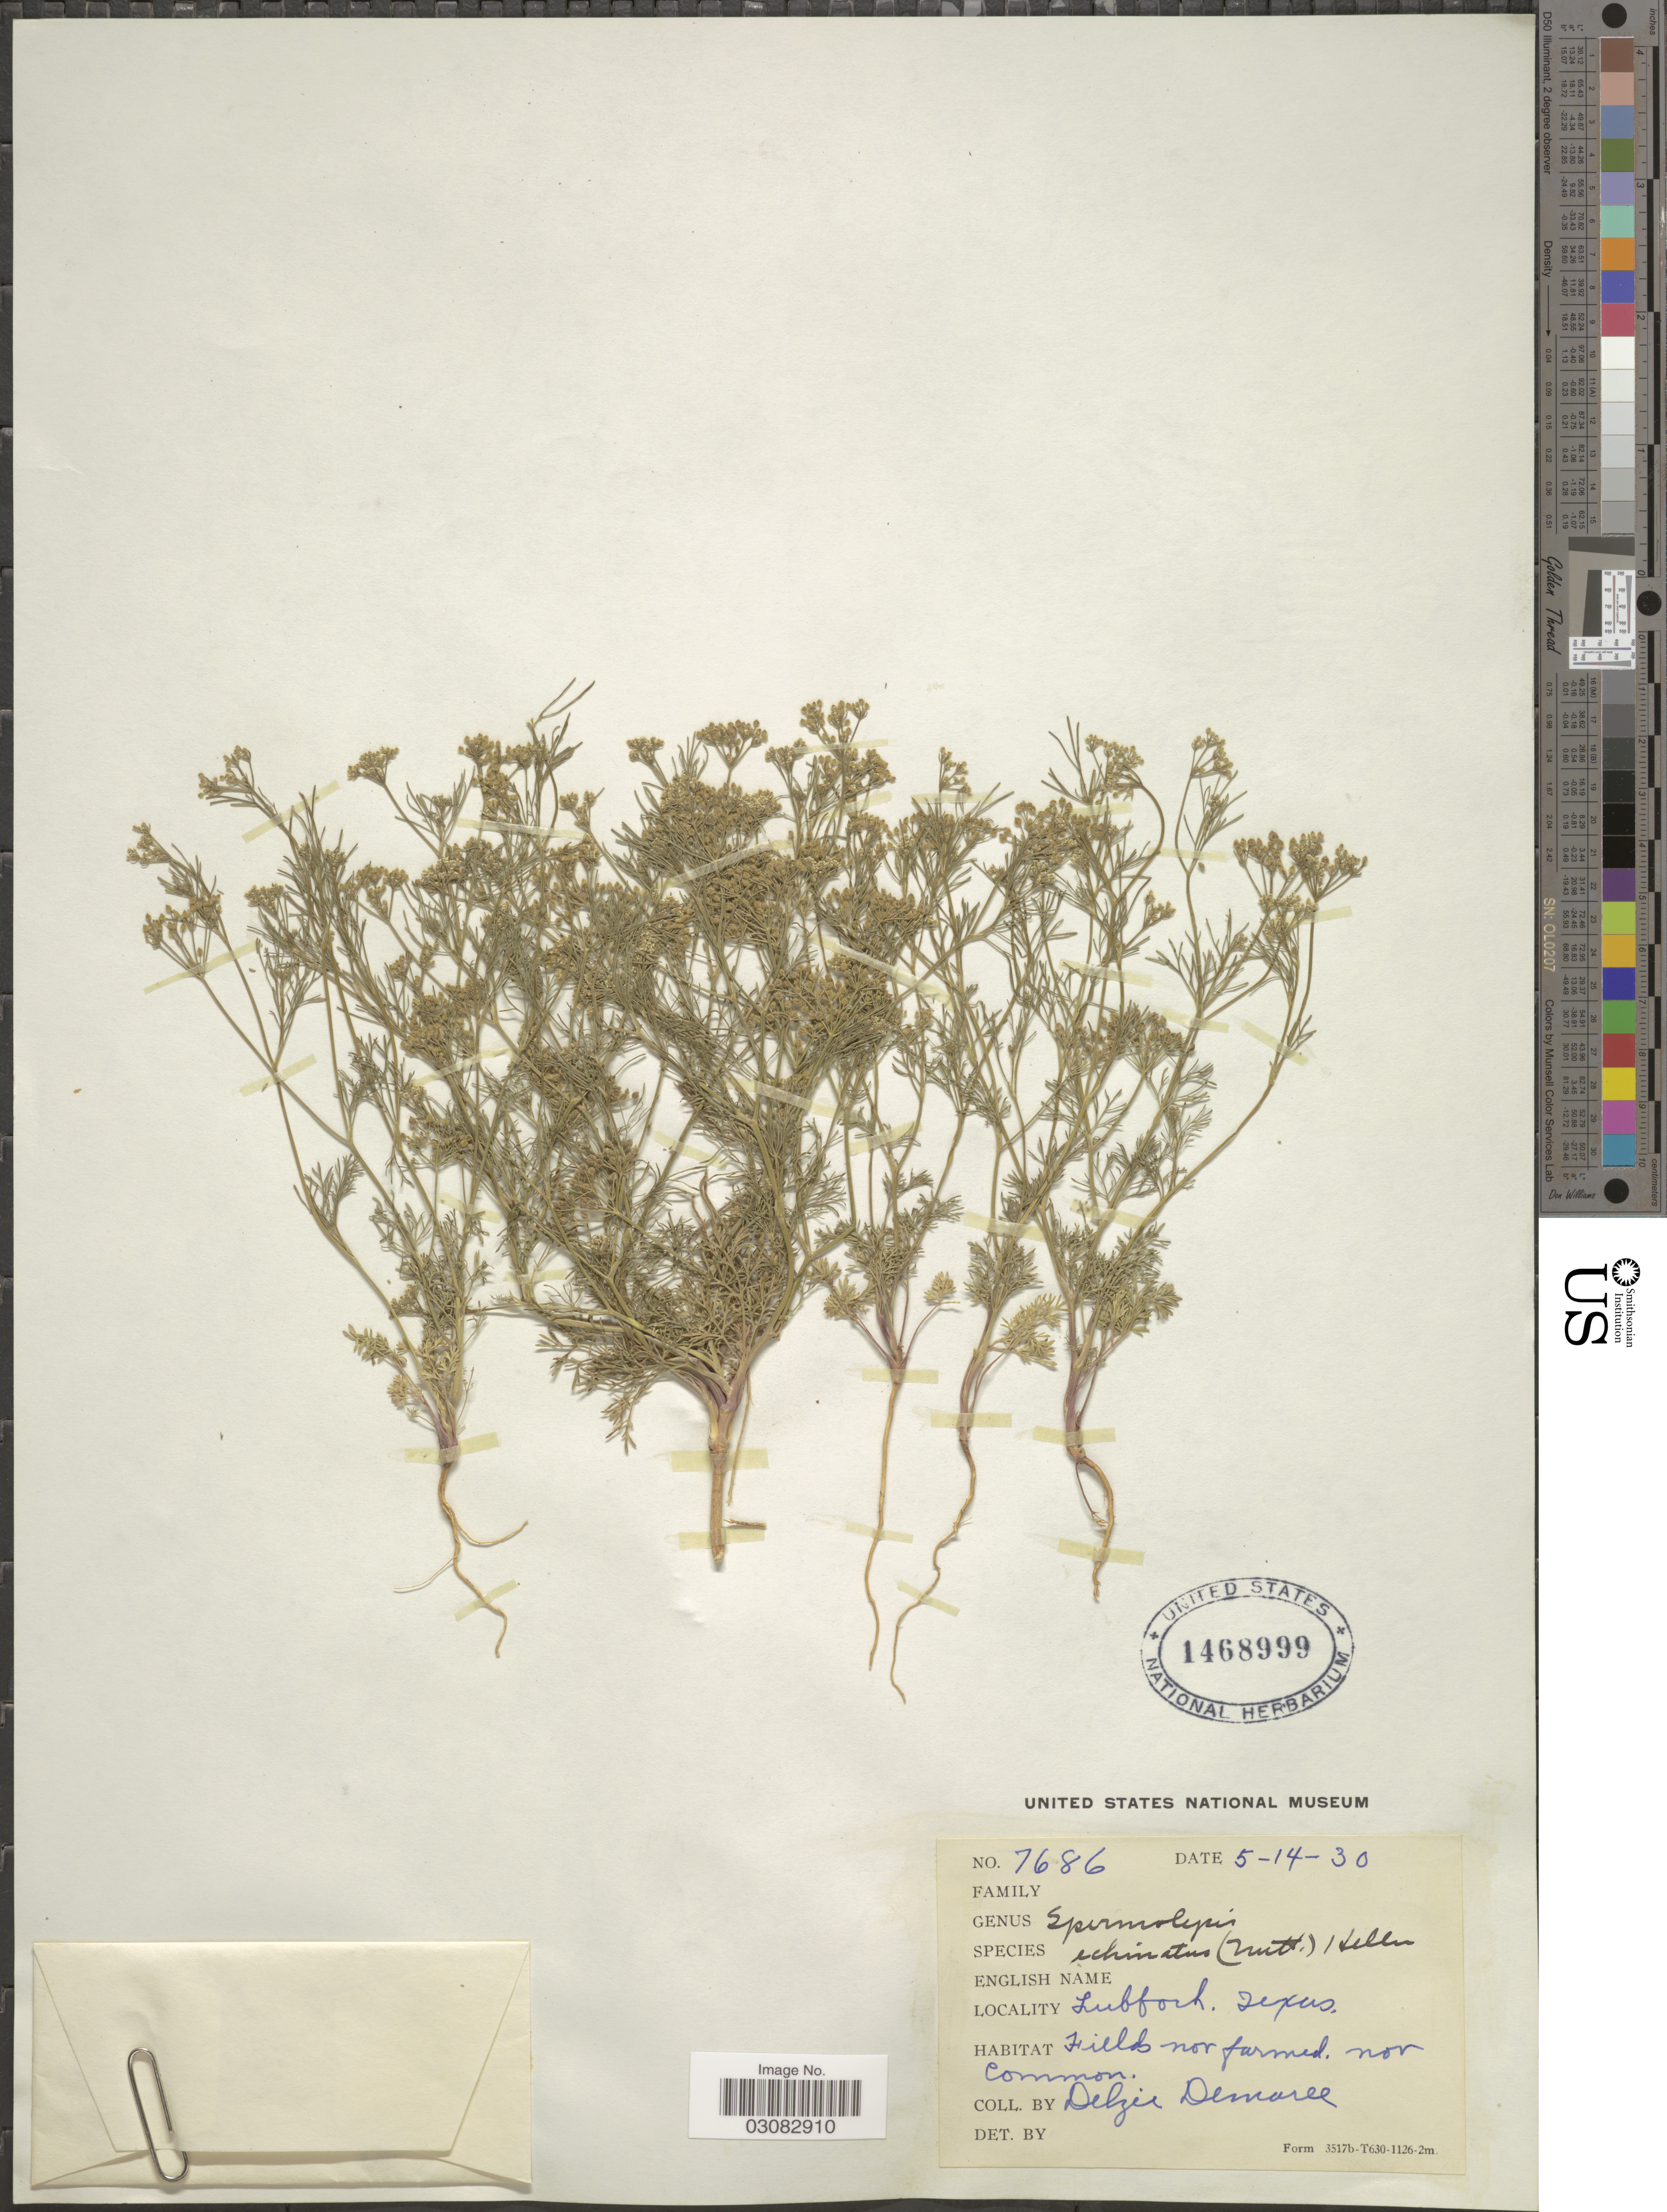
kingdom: Plantae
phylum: Tracheophyta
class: Magnoliopsida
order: Apiales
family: Apiaceae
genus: Spermolepis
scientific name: Spermolepis echinata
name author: (Nutt. ex DC.) A. Heller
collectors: D. Damaree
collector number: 7686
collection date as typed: Transcribed d/m/y: 14/5/30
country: United States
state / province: Texas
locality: Lubbock.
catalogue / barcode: US 1468999